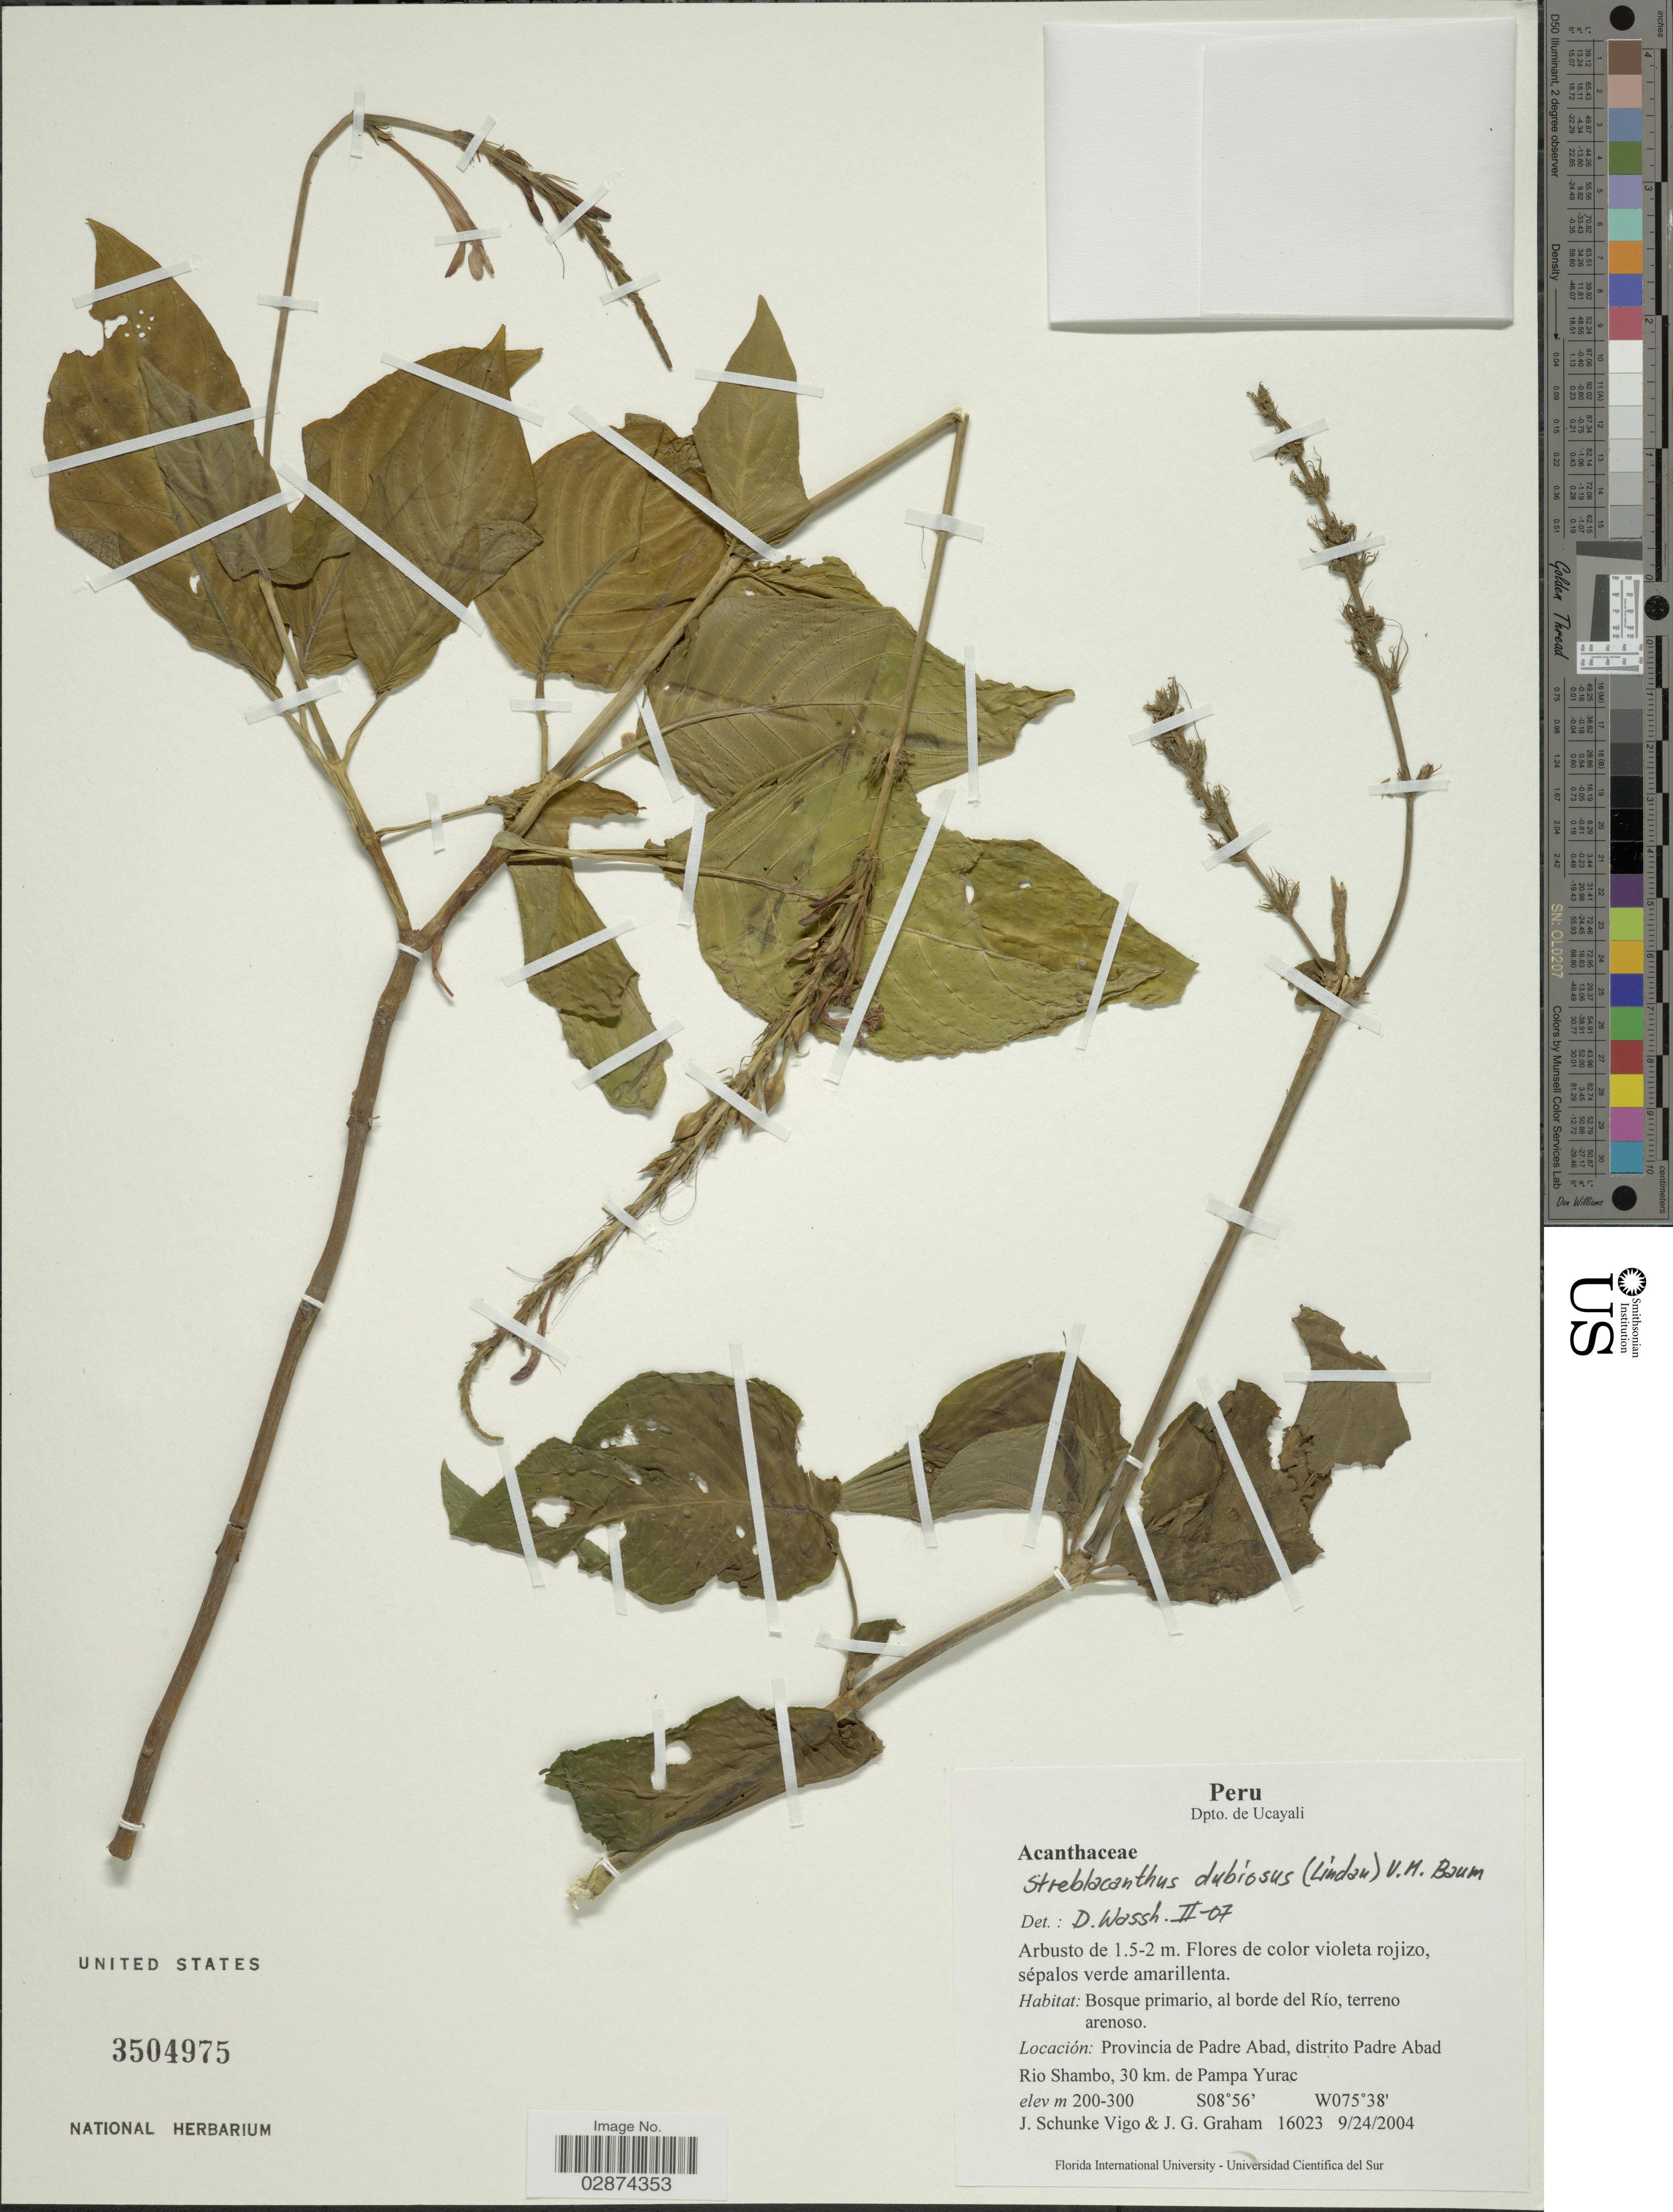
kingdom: Plantae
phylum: Tracheophyta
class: Magnoliopsida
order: Lamiales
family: Acanthaceae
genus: Streblacanthus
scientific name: Streblacanthus dubiosus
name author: (Lindau) V.M. Baum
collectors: J. Schunke Vigo & J. Graham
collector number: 16023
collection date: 2004-09-24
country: Peru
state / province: Ucayali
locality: Dpto. Ucayali. Provincia de Padre Abad, distrito Padre Abad. Rio Shambo, 30 km. de Pampa Yurac.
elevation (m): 200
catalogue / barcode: US 3504975